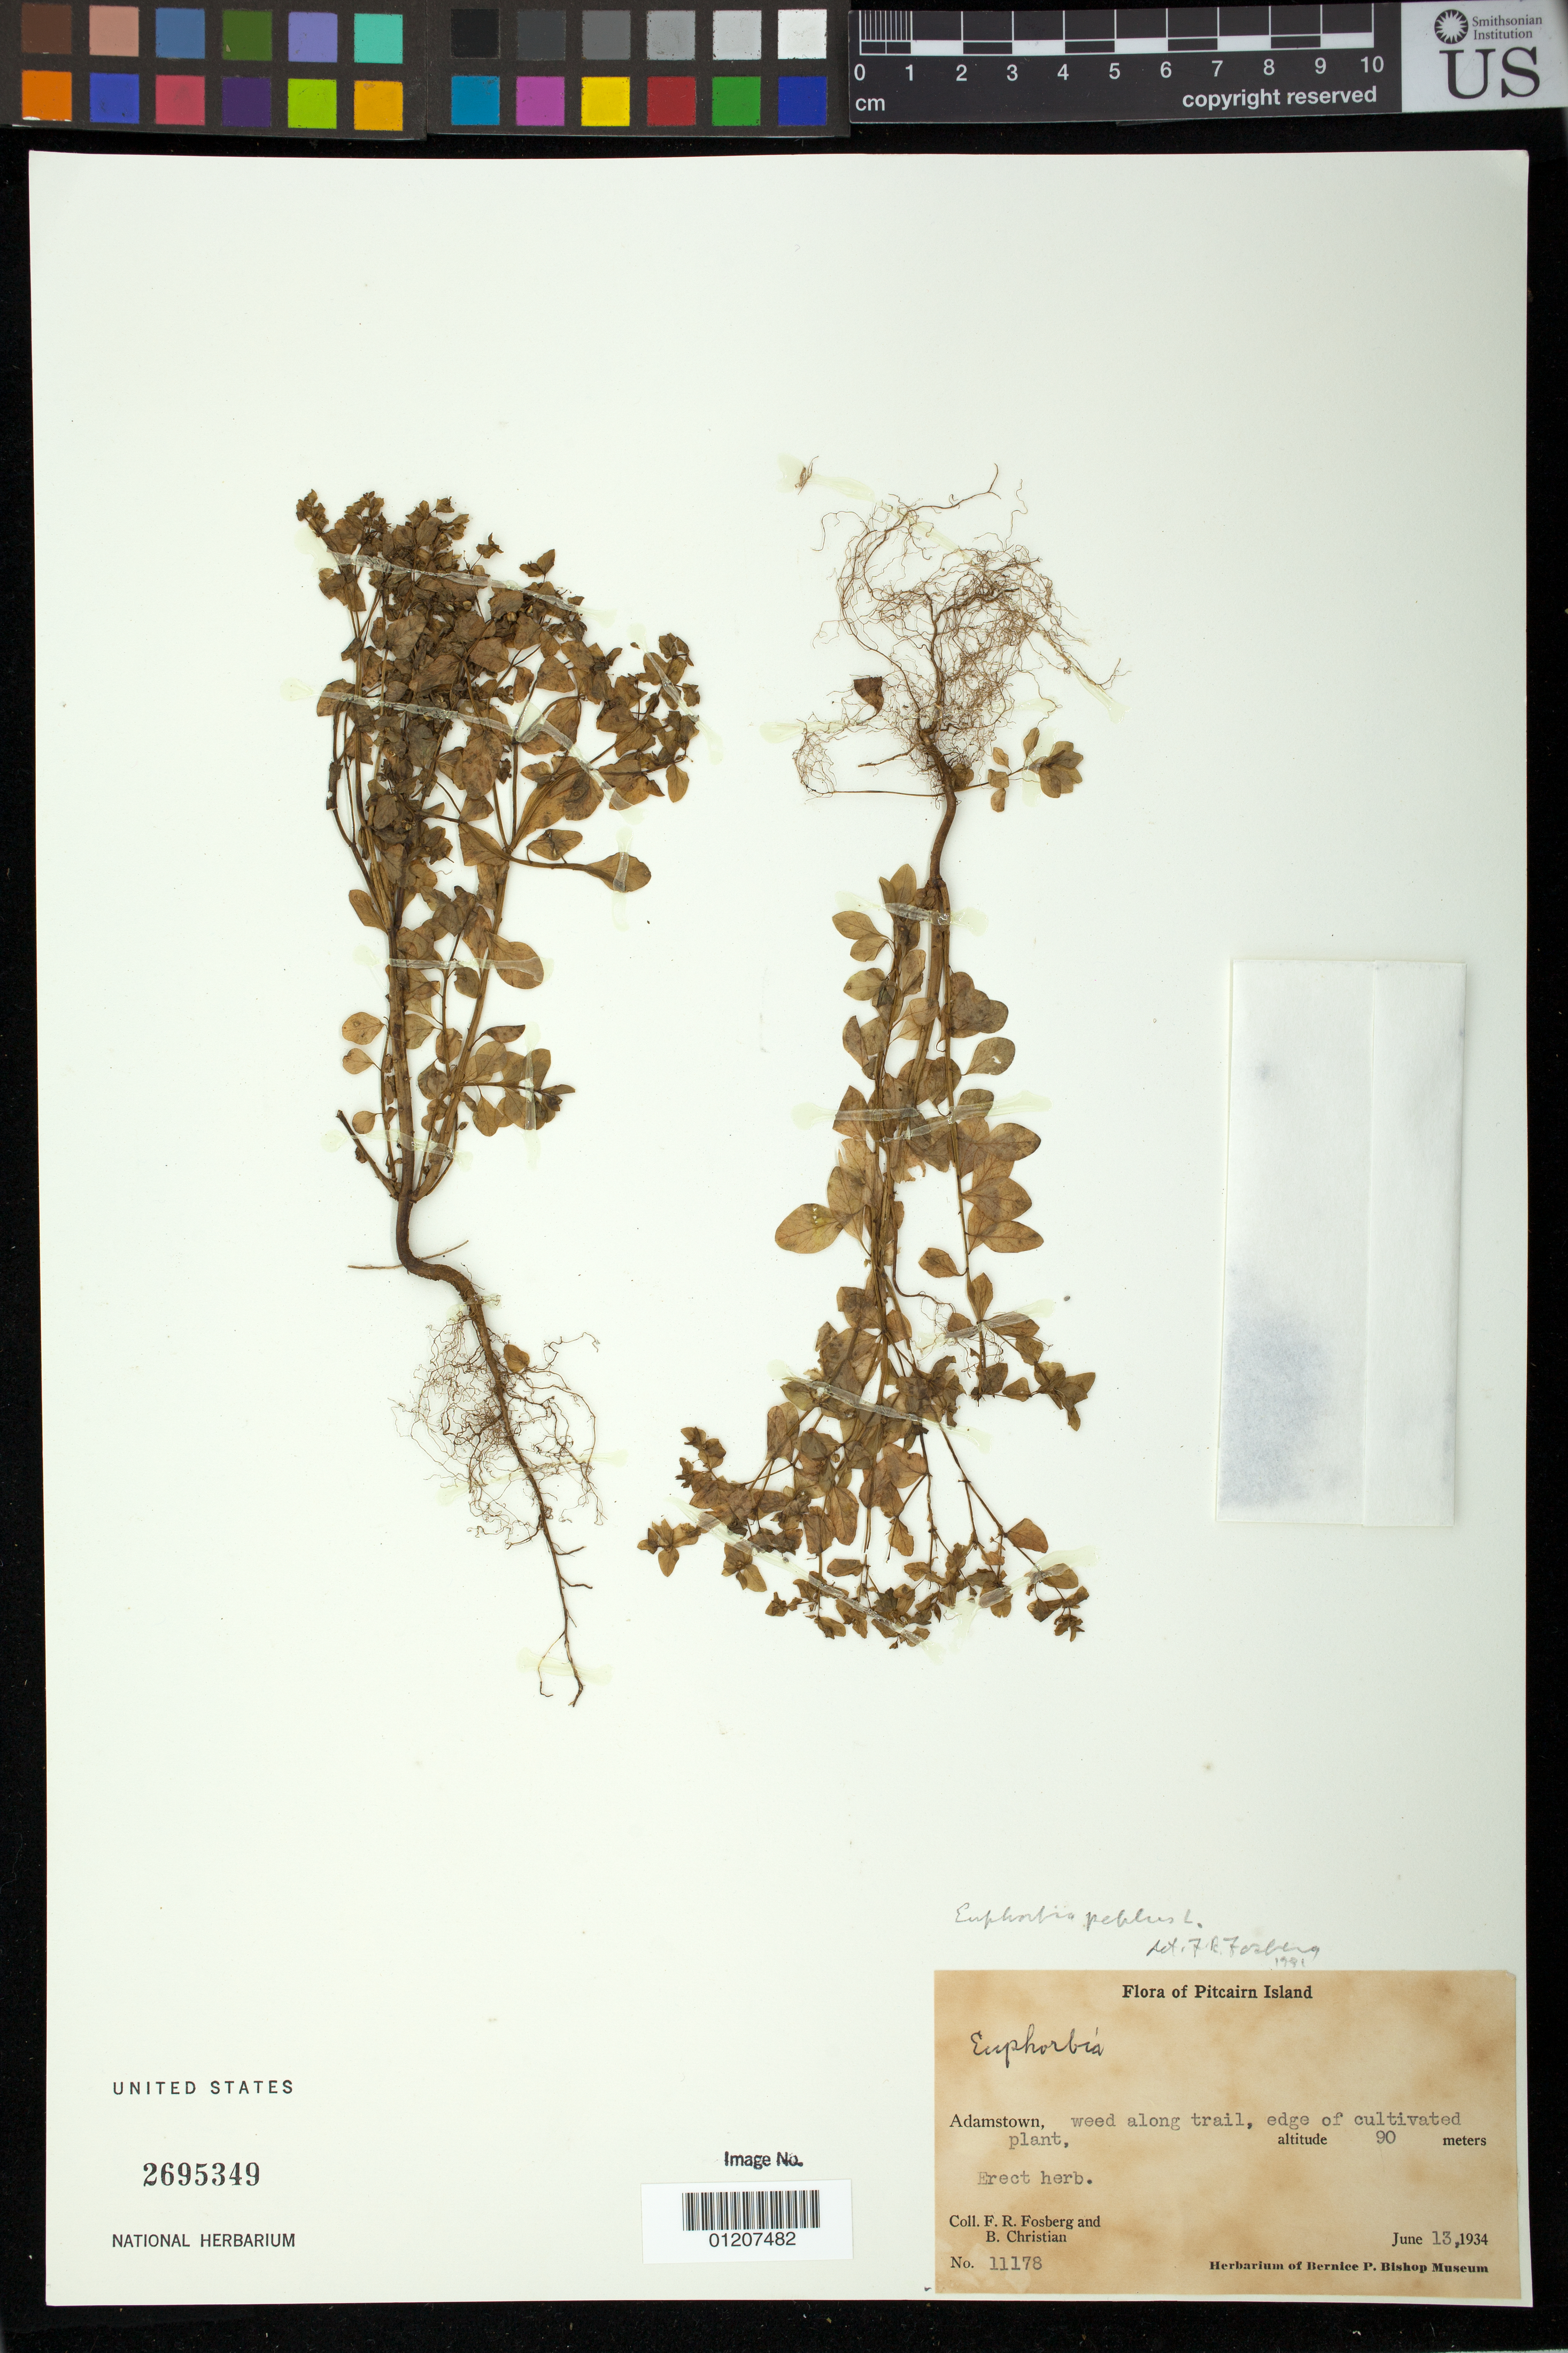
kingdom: Plantae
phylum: Tracheophyta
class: Magnoliopsida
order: Malpighiales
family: Euphorbiaceae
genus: Euphorbia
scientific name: Euphorbia peplus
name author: L.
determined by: Fosberg, F. R.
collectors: F. R. Fosberg & H. Christian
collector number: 11178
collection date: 1934-06-13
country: Pitcairn Islands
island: Pitcairn Island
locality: Adamstown, along trail.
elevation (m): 90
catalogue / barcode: US 2695349